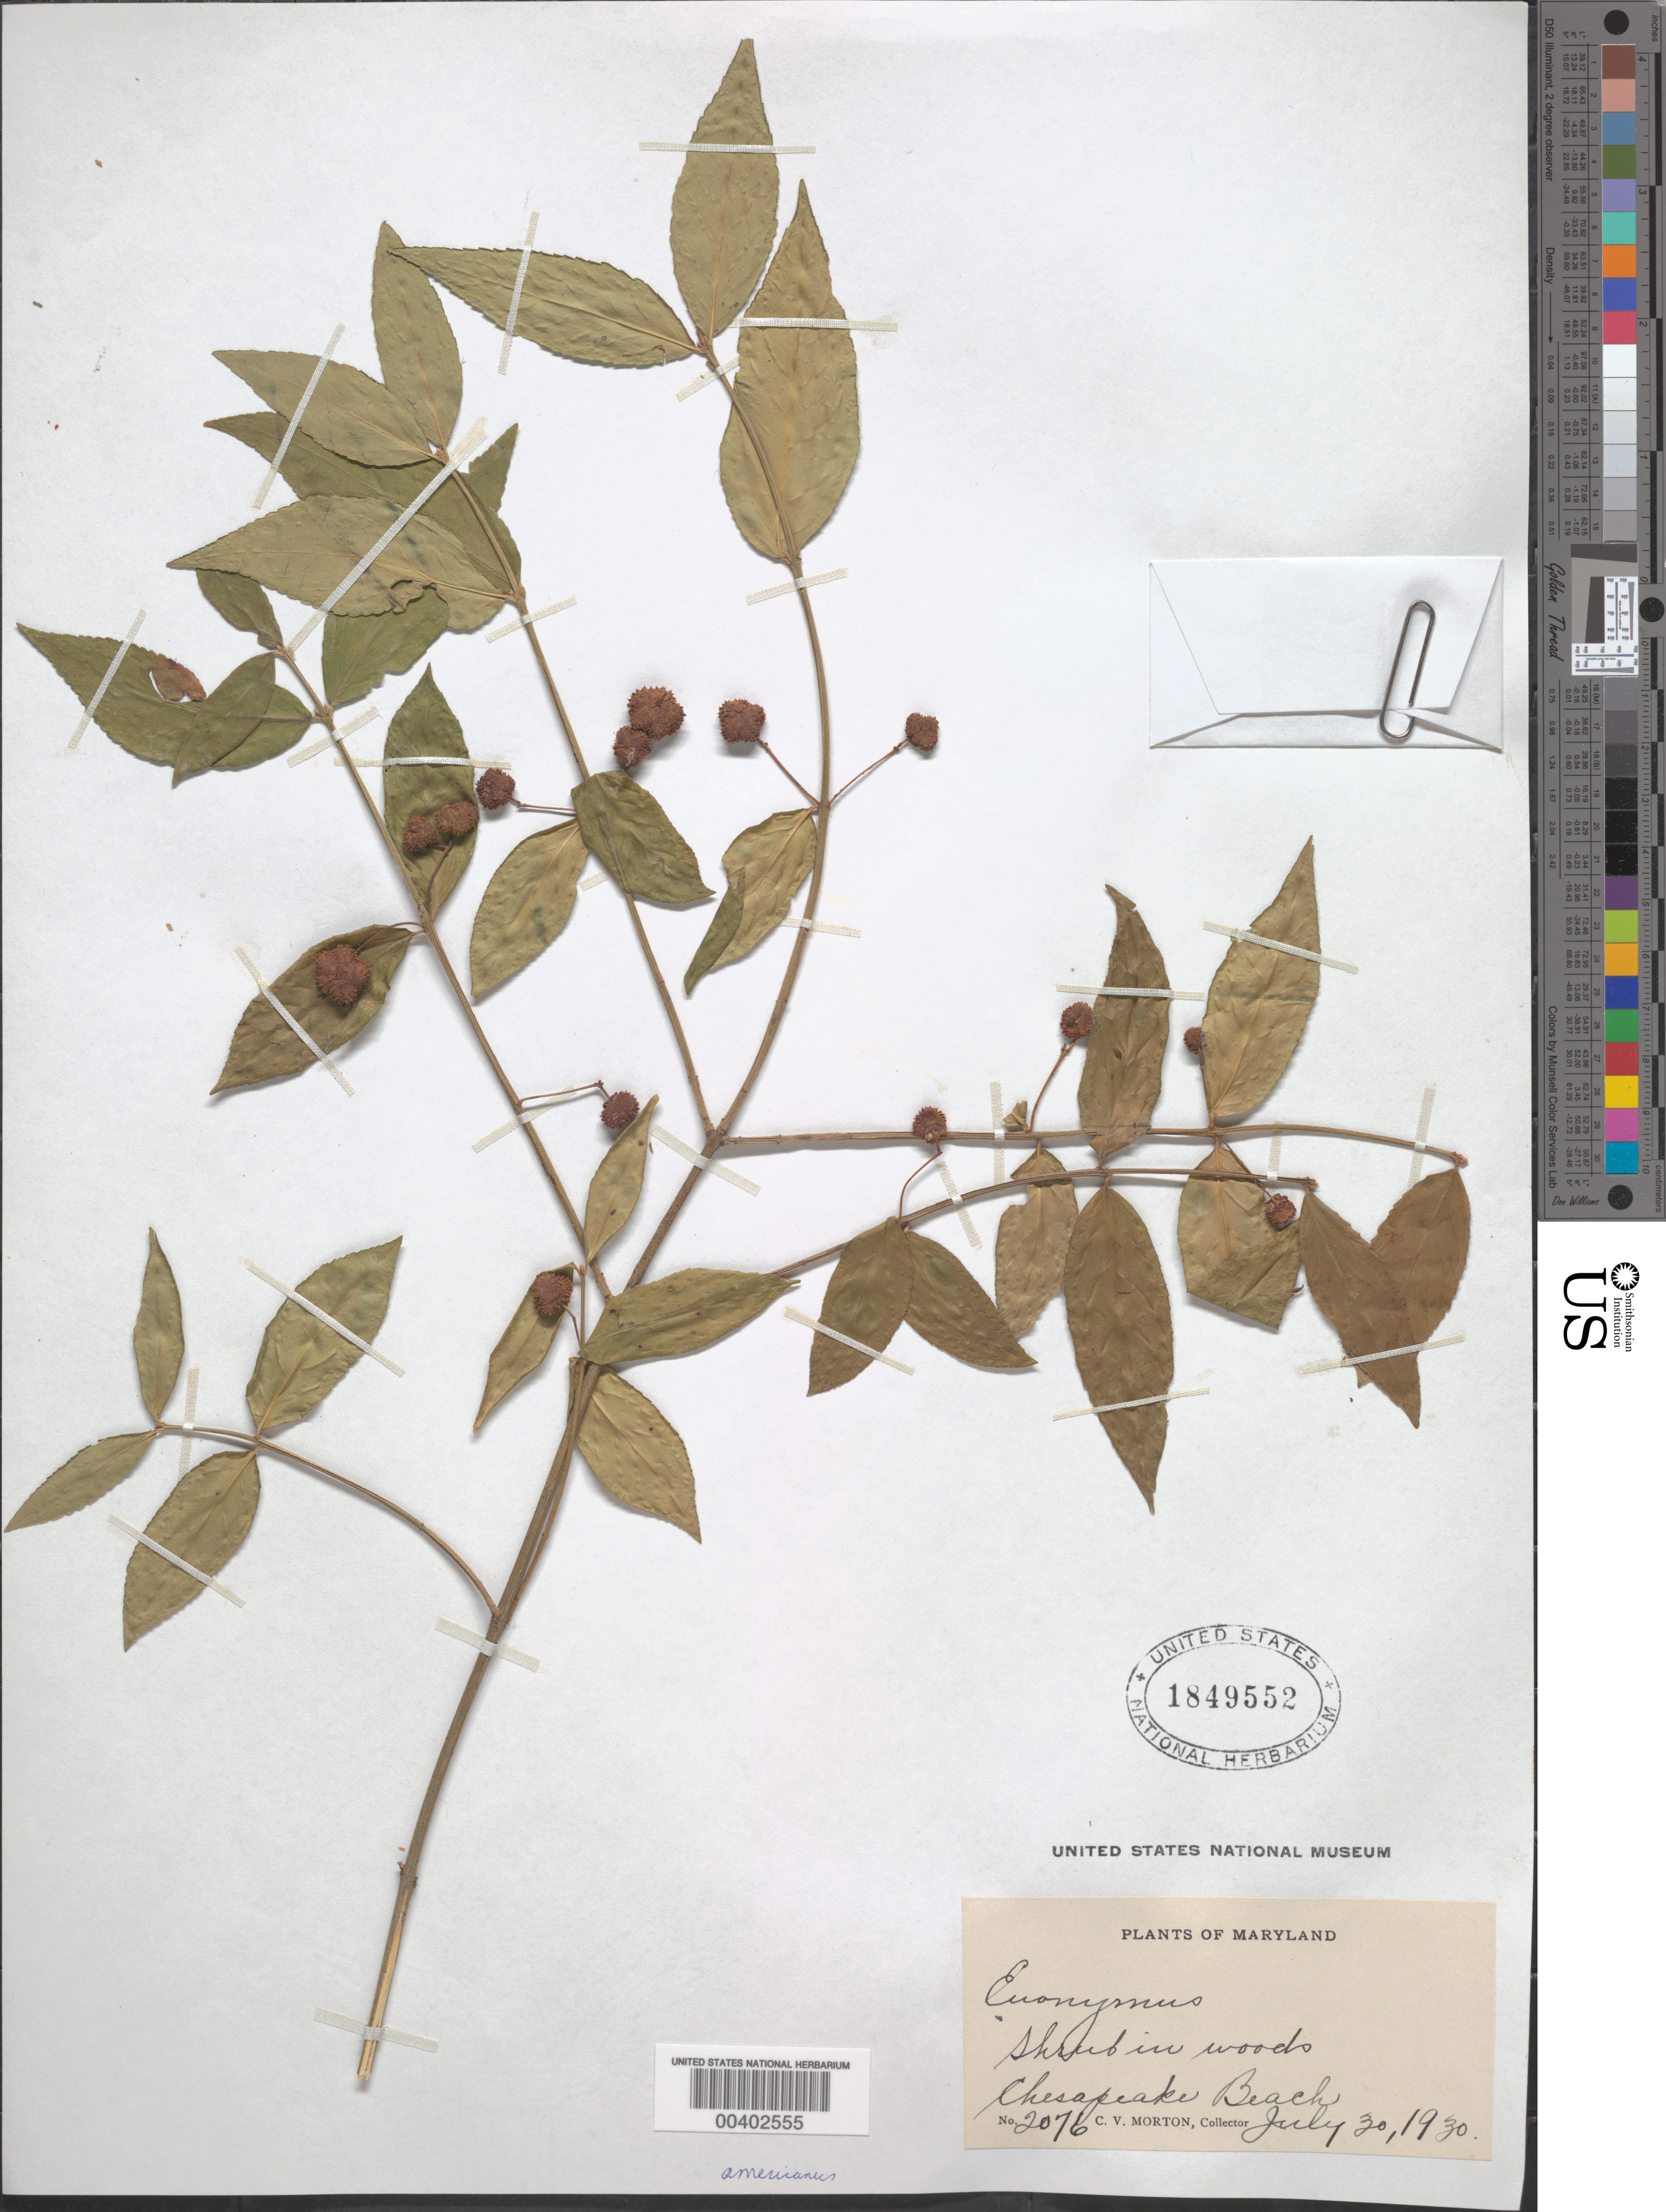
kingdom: Plantae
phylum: Tracheophyta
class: Magnoliopsida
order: Celastrales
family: Celastraceae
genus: Euonymus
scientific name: Euonymus americanus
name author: L.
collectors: C. V. Morton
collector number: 2076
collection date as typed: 20 Jul 1930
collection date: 1930-07-20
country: United States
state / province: Maryland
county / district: Calvert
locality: Chesapeake Beach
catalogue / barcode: US 1849552